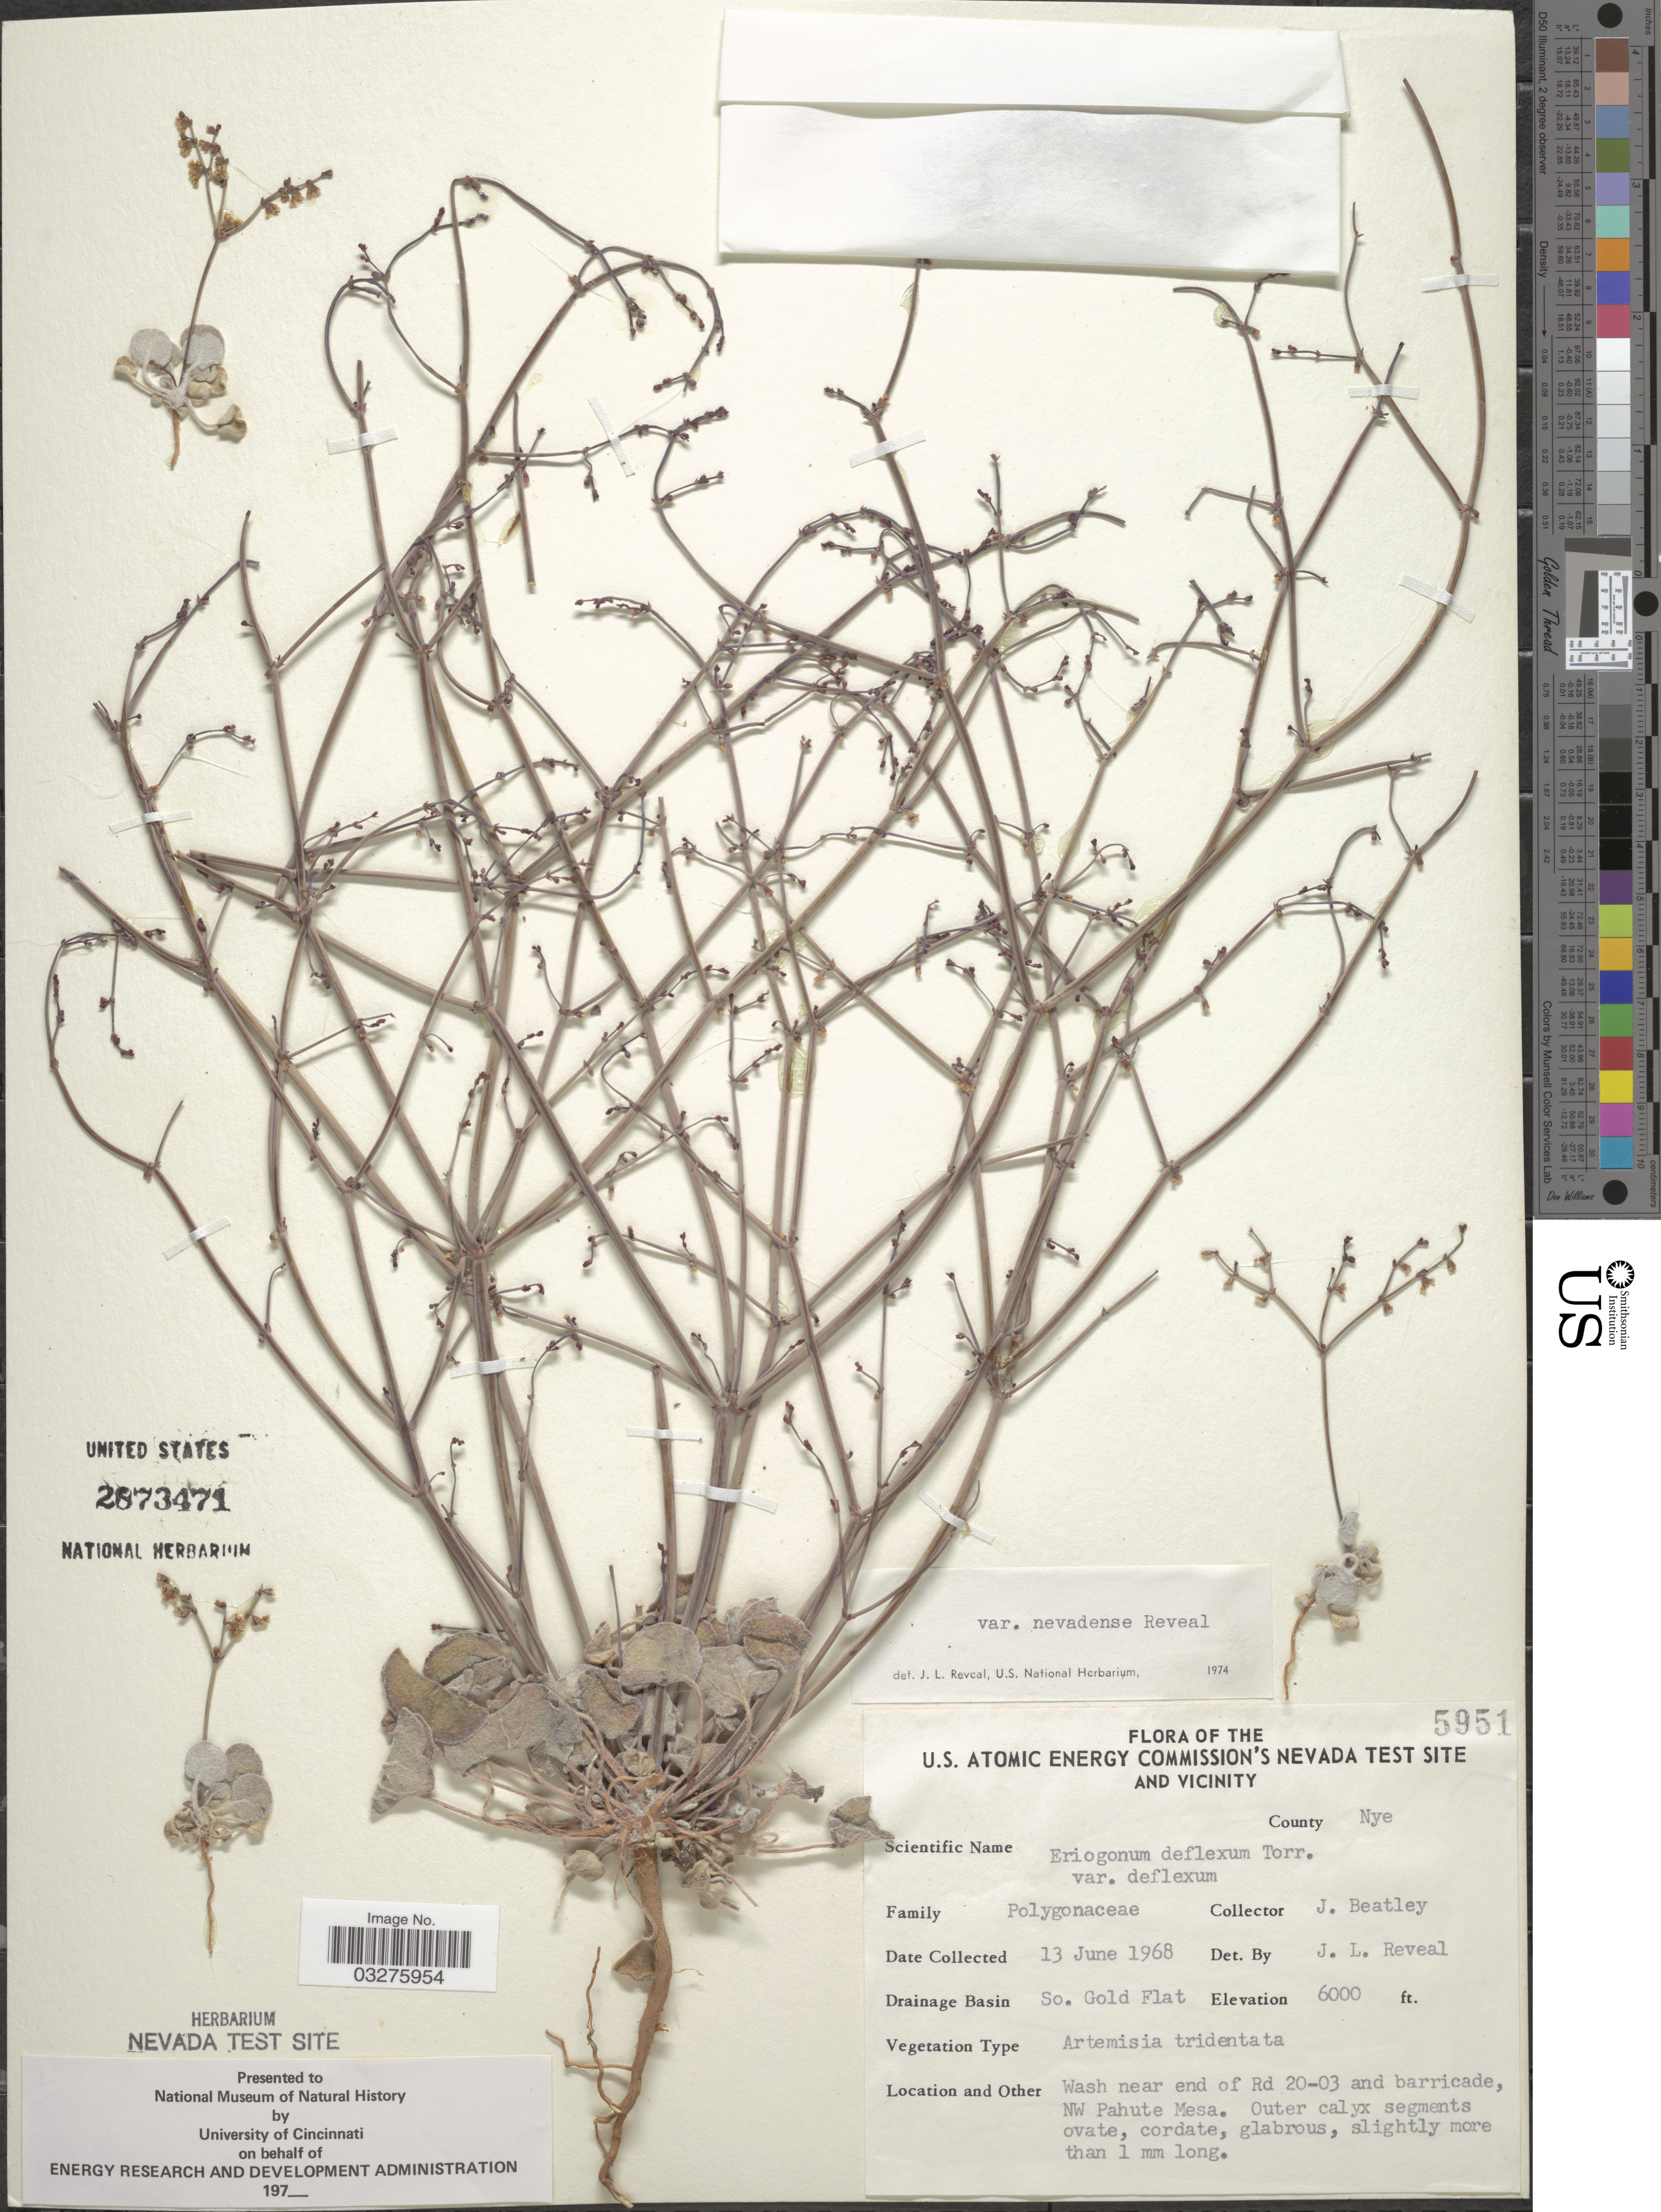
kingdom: Plantae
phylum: Tracheophyta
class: Magnoliopsida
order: Caryophyllales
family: Polygonaceae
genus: Eriogonum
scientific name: Eriogonum deflexum var. nevadense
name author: Reveal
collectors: J. L. Reveal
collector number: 5951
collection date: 1968-06-13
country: United States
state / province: Nevada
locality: The U.S. Atomic Energy Commission's Nevada Test Site and vicinity. County Nye. Drainage Basin So. Gold Flat. Wash near end of Rd 20-03 and barricade, NW Pahute Mesa.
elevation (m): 1829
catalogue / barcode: US 2873471